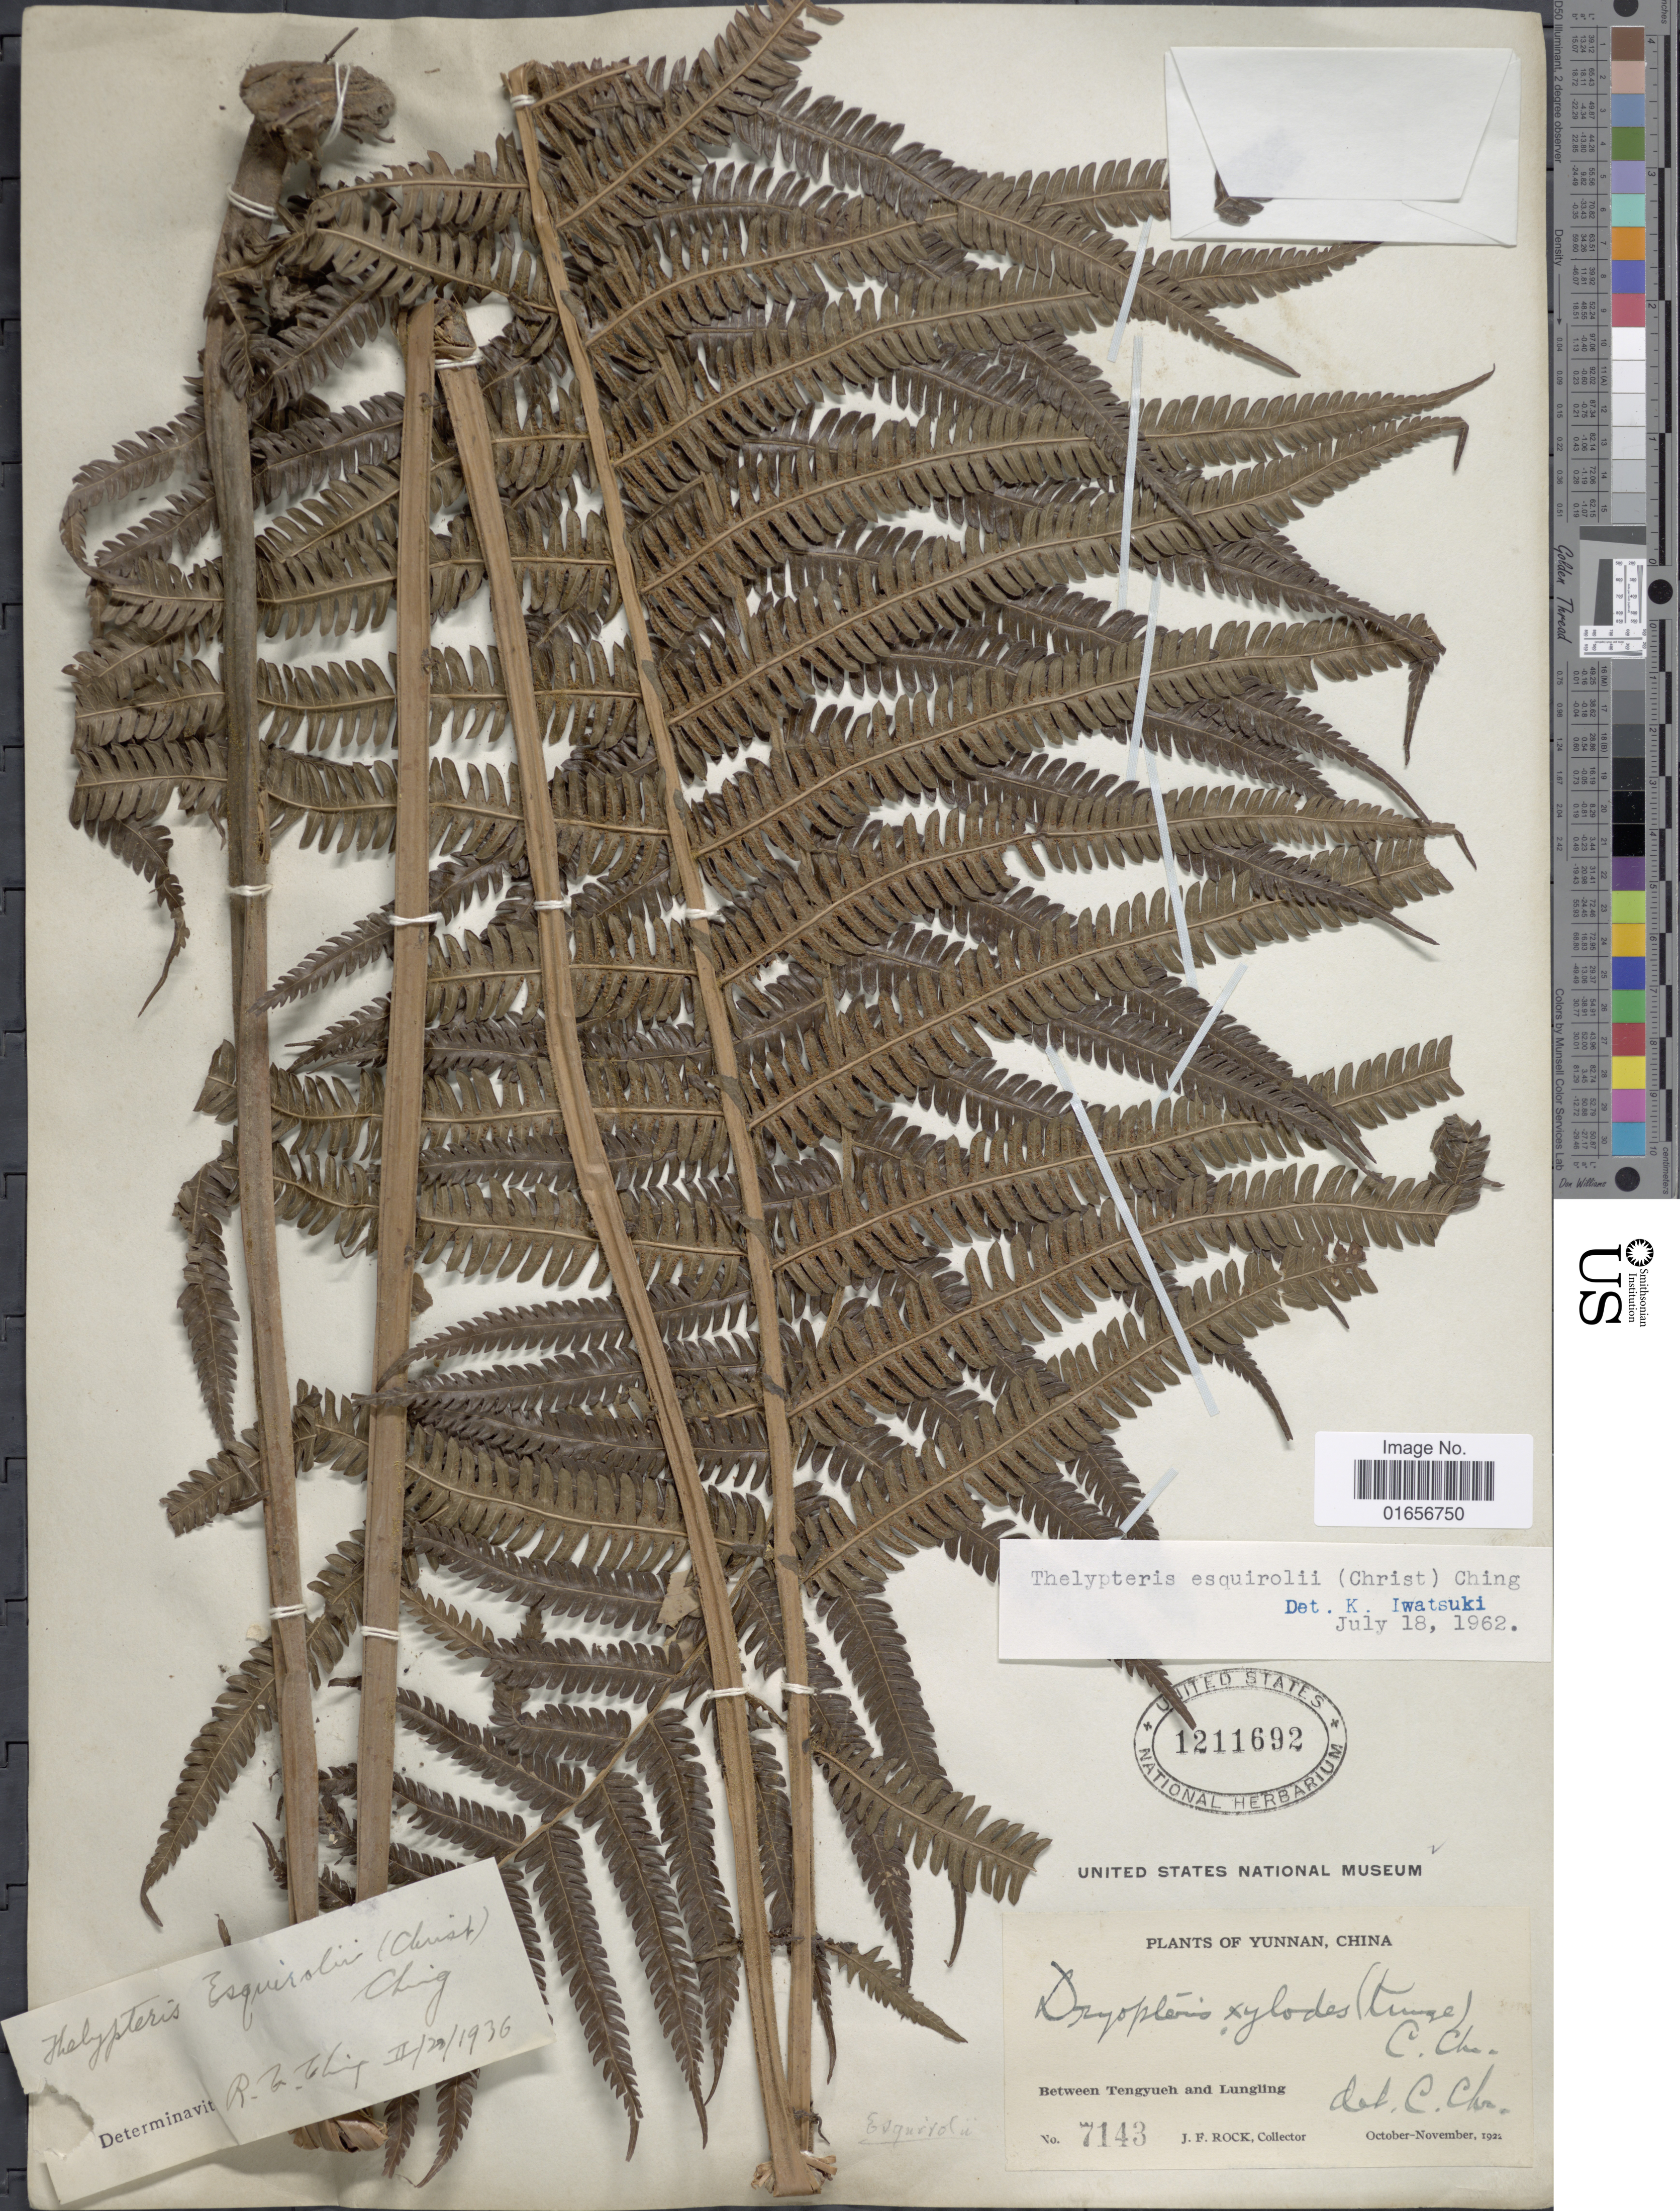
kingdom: Plantae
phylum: Tracheophyta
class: Polypodiopsida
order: Polypodiales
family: Thelypteridaceae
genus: Pseudocyclosorus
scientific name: Pseudocyclosorus esquirolii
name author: (Christ) Ching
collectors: J. Rock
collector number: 7143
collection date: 1922-10/1922-11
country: China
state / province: Yunnan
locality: Between Tengyueh and Lunling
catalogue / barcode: US 1211692